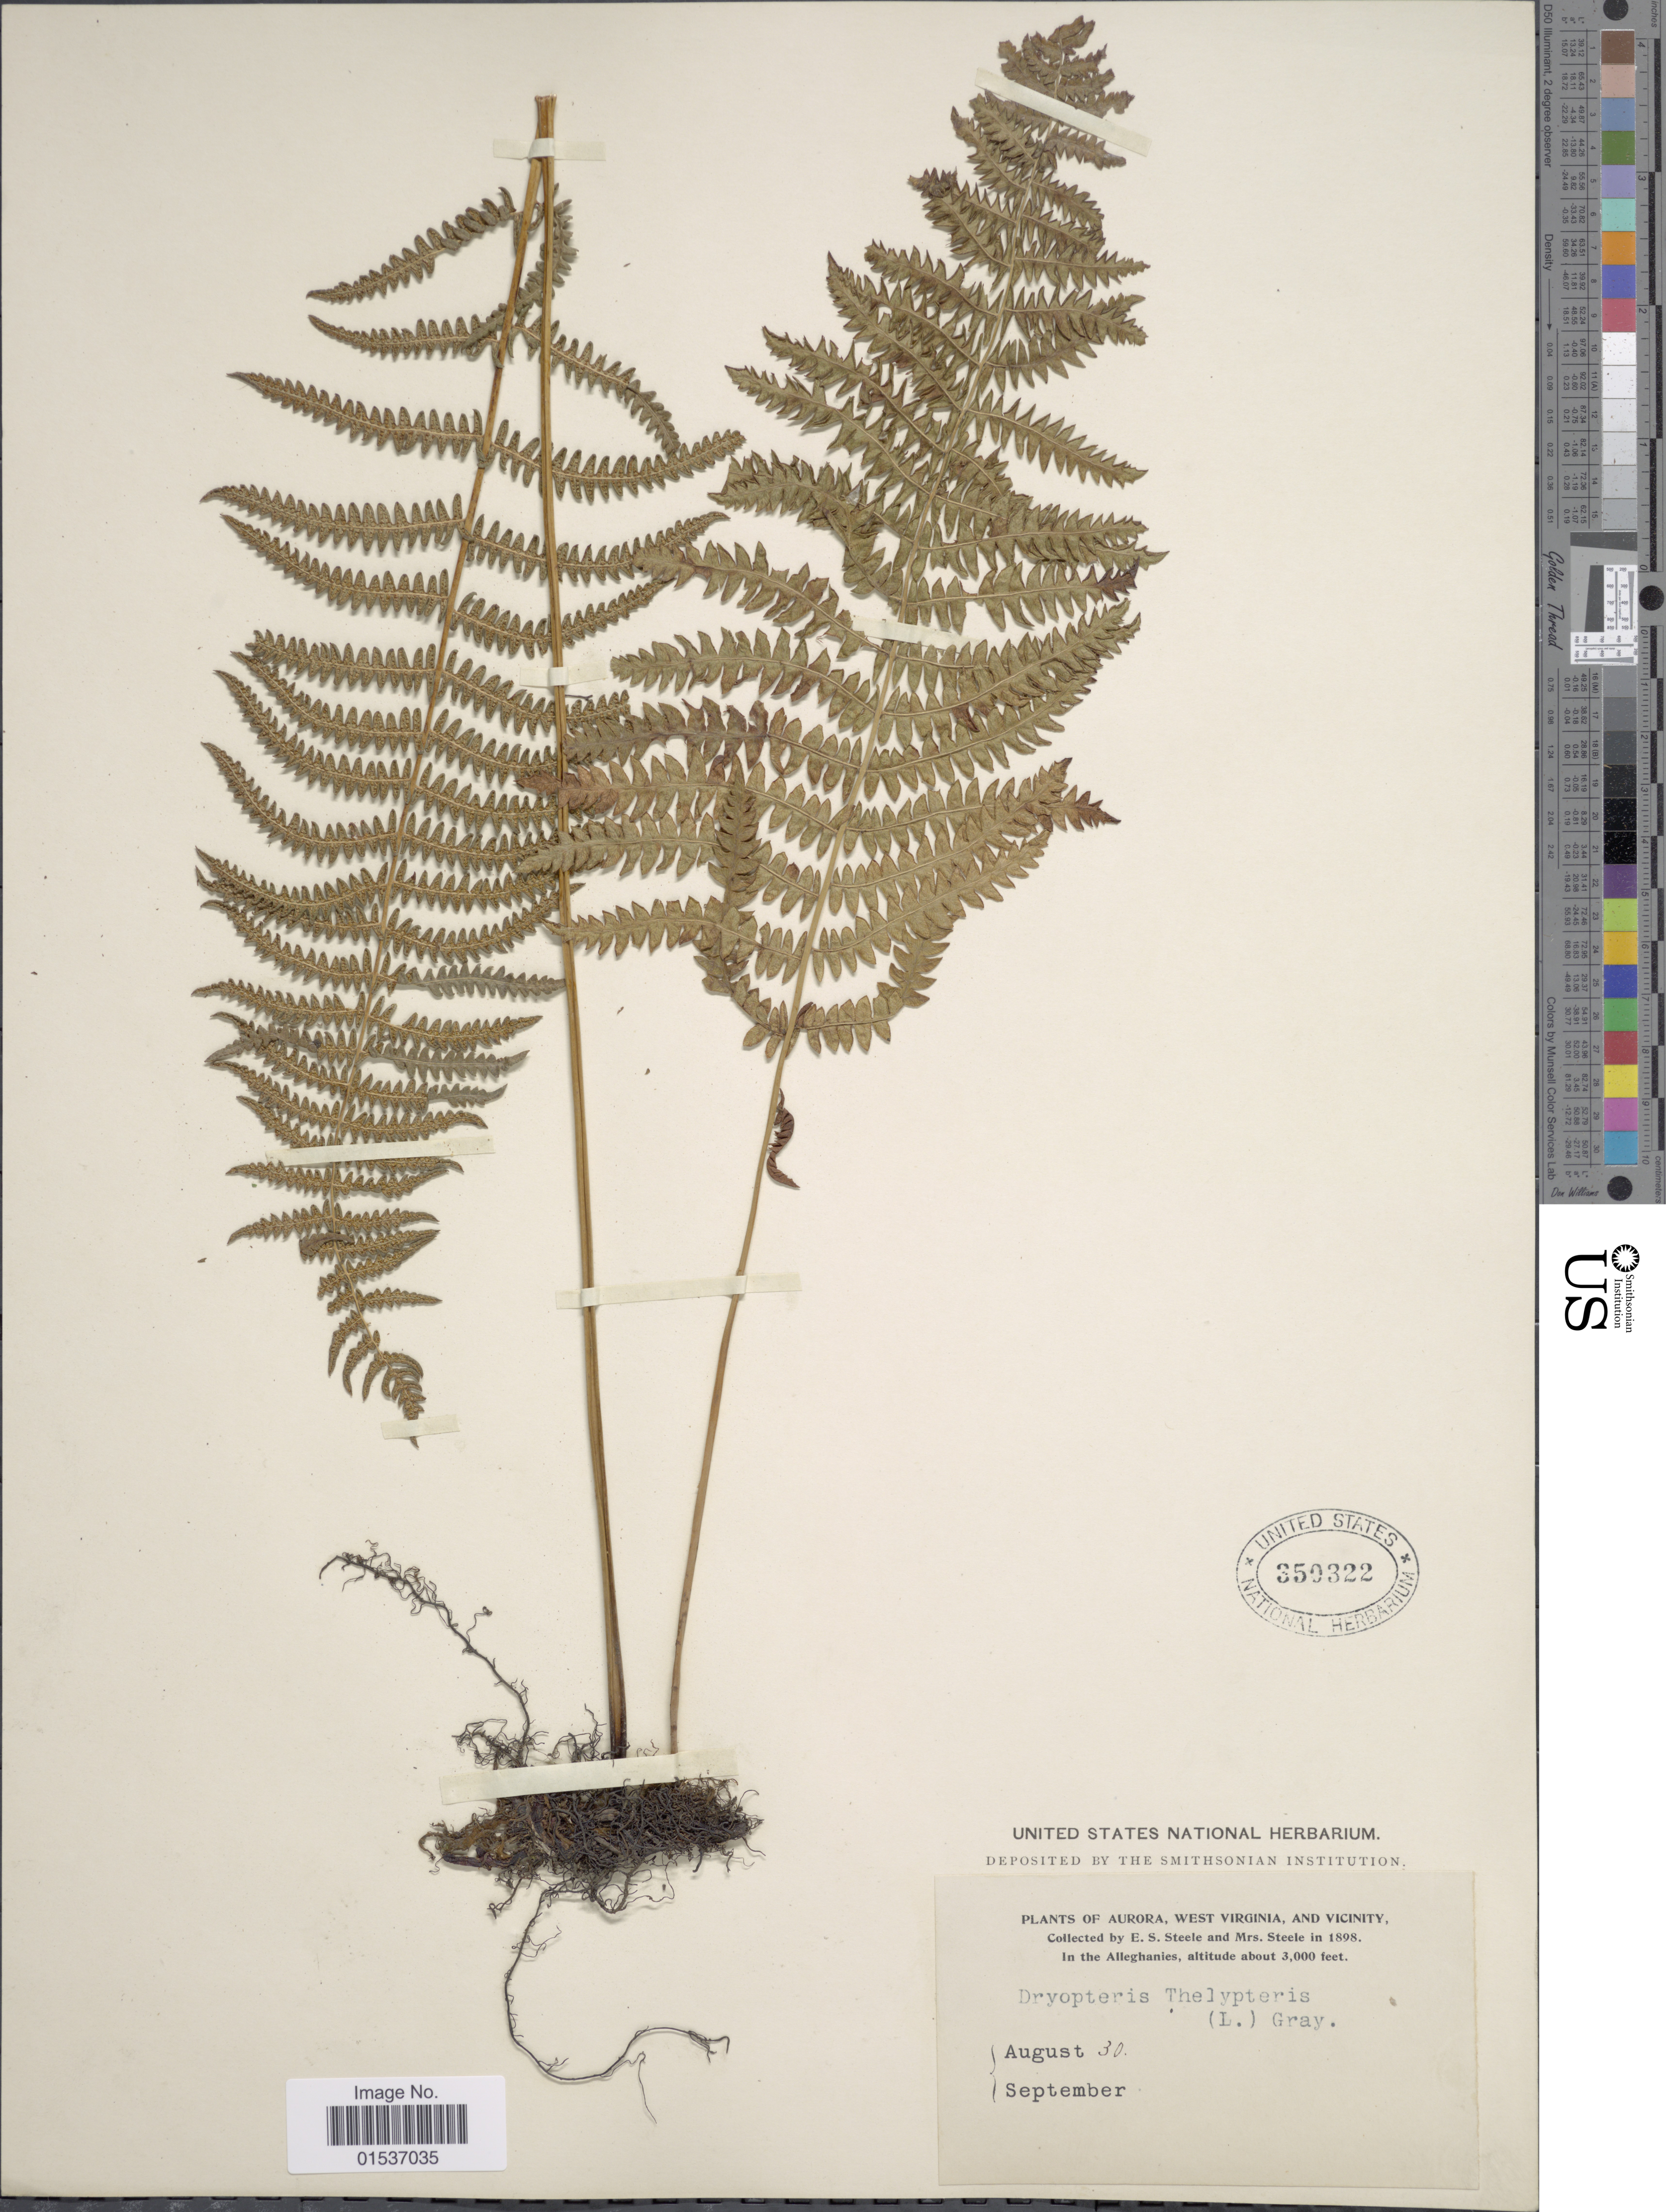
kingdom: Plantae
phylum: Tracheophyta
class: Polypodiopsida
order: Polypodiales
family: Thelypteridaceae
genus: Thelypteris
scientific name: Thelypteris palustris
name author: (Salisb.) Schott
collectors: E. Steele & Mrs. E. S. Steele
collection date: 1898-08-30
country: United States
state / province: West Virginia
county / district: Preston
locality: Aurora, West Virginia, and Vicinity. In the Alleghanies.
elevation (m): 914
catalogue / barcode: US 350322